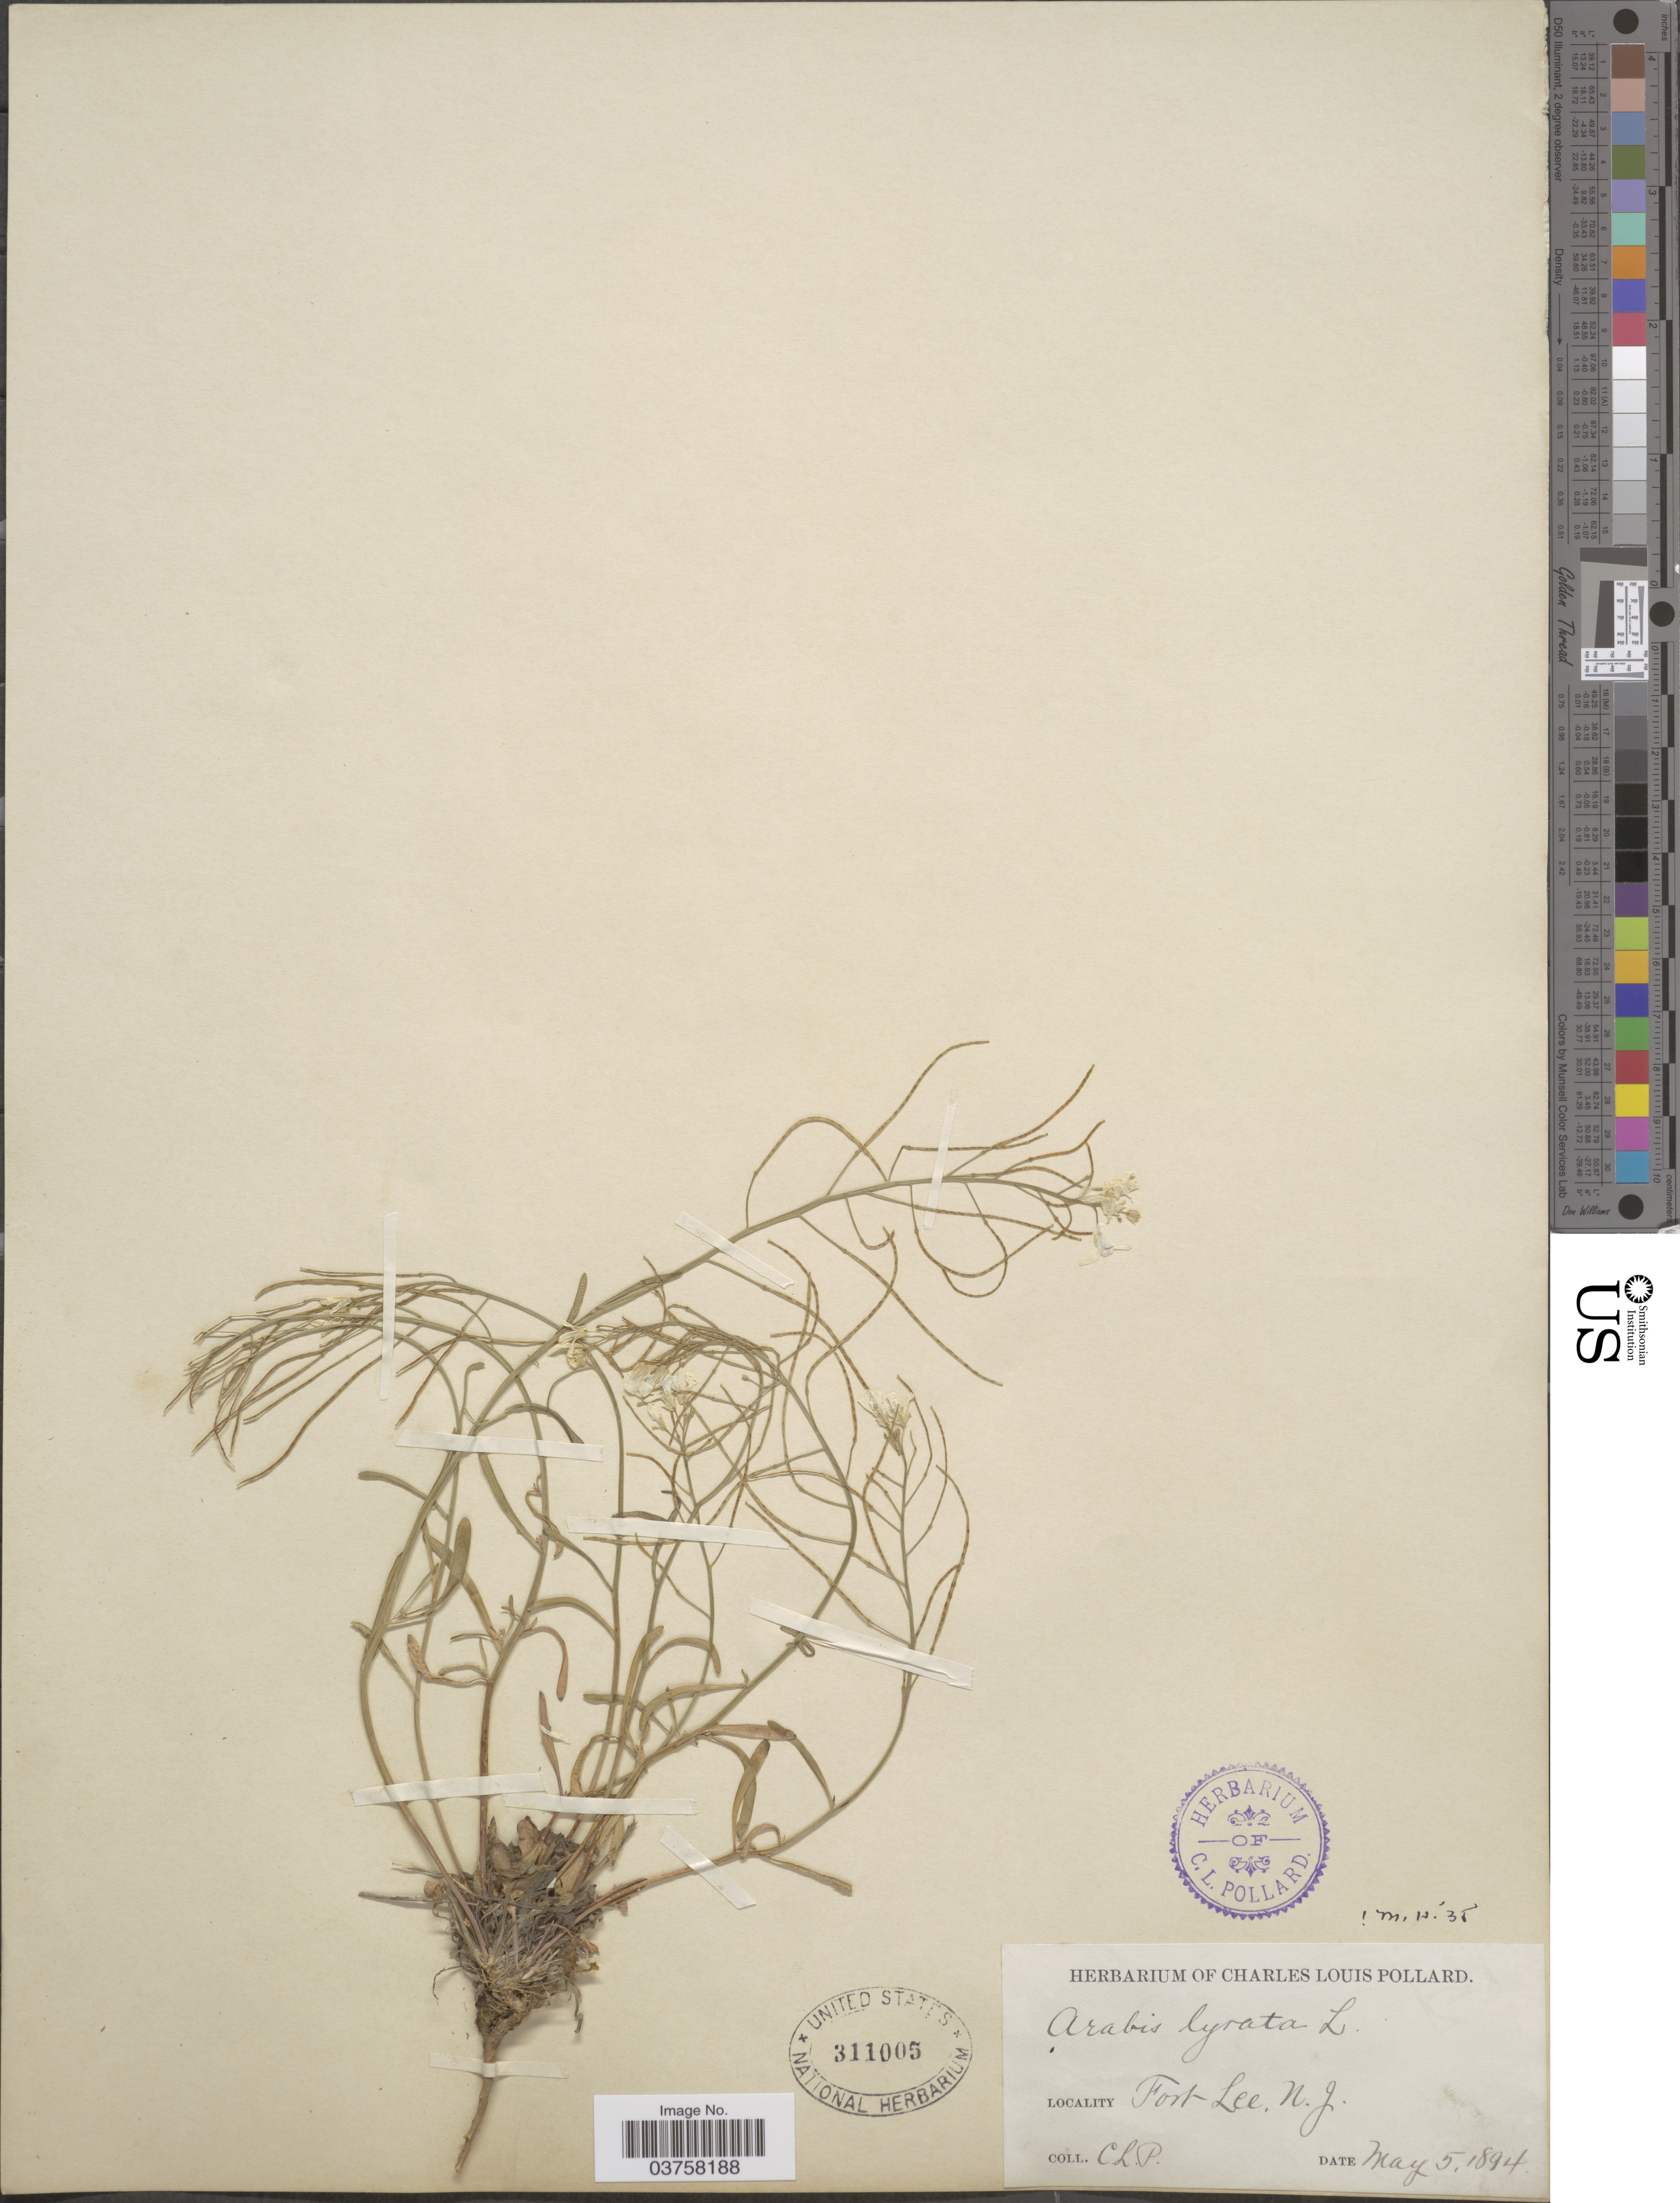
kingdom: Plantae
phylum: Tracheophyta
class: Magnoliopsida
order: Brassicales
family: Brassicaceae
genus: Arabis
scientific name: Arabis lyrata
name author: L.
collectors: C. L. Pollard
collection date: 1894-05-05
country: United States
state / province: New Jersey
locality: Fort Lee.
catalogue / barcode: US 311005